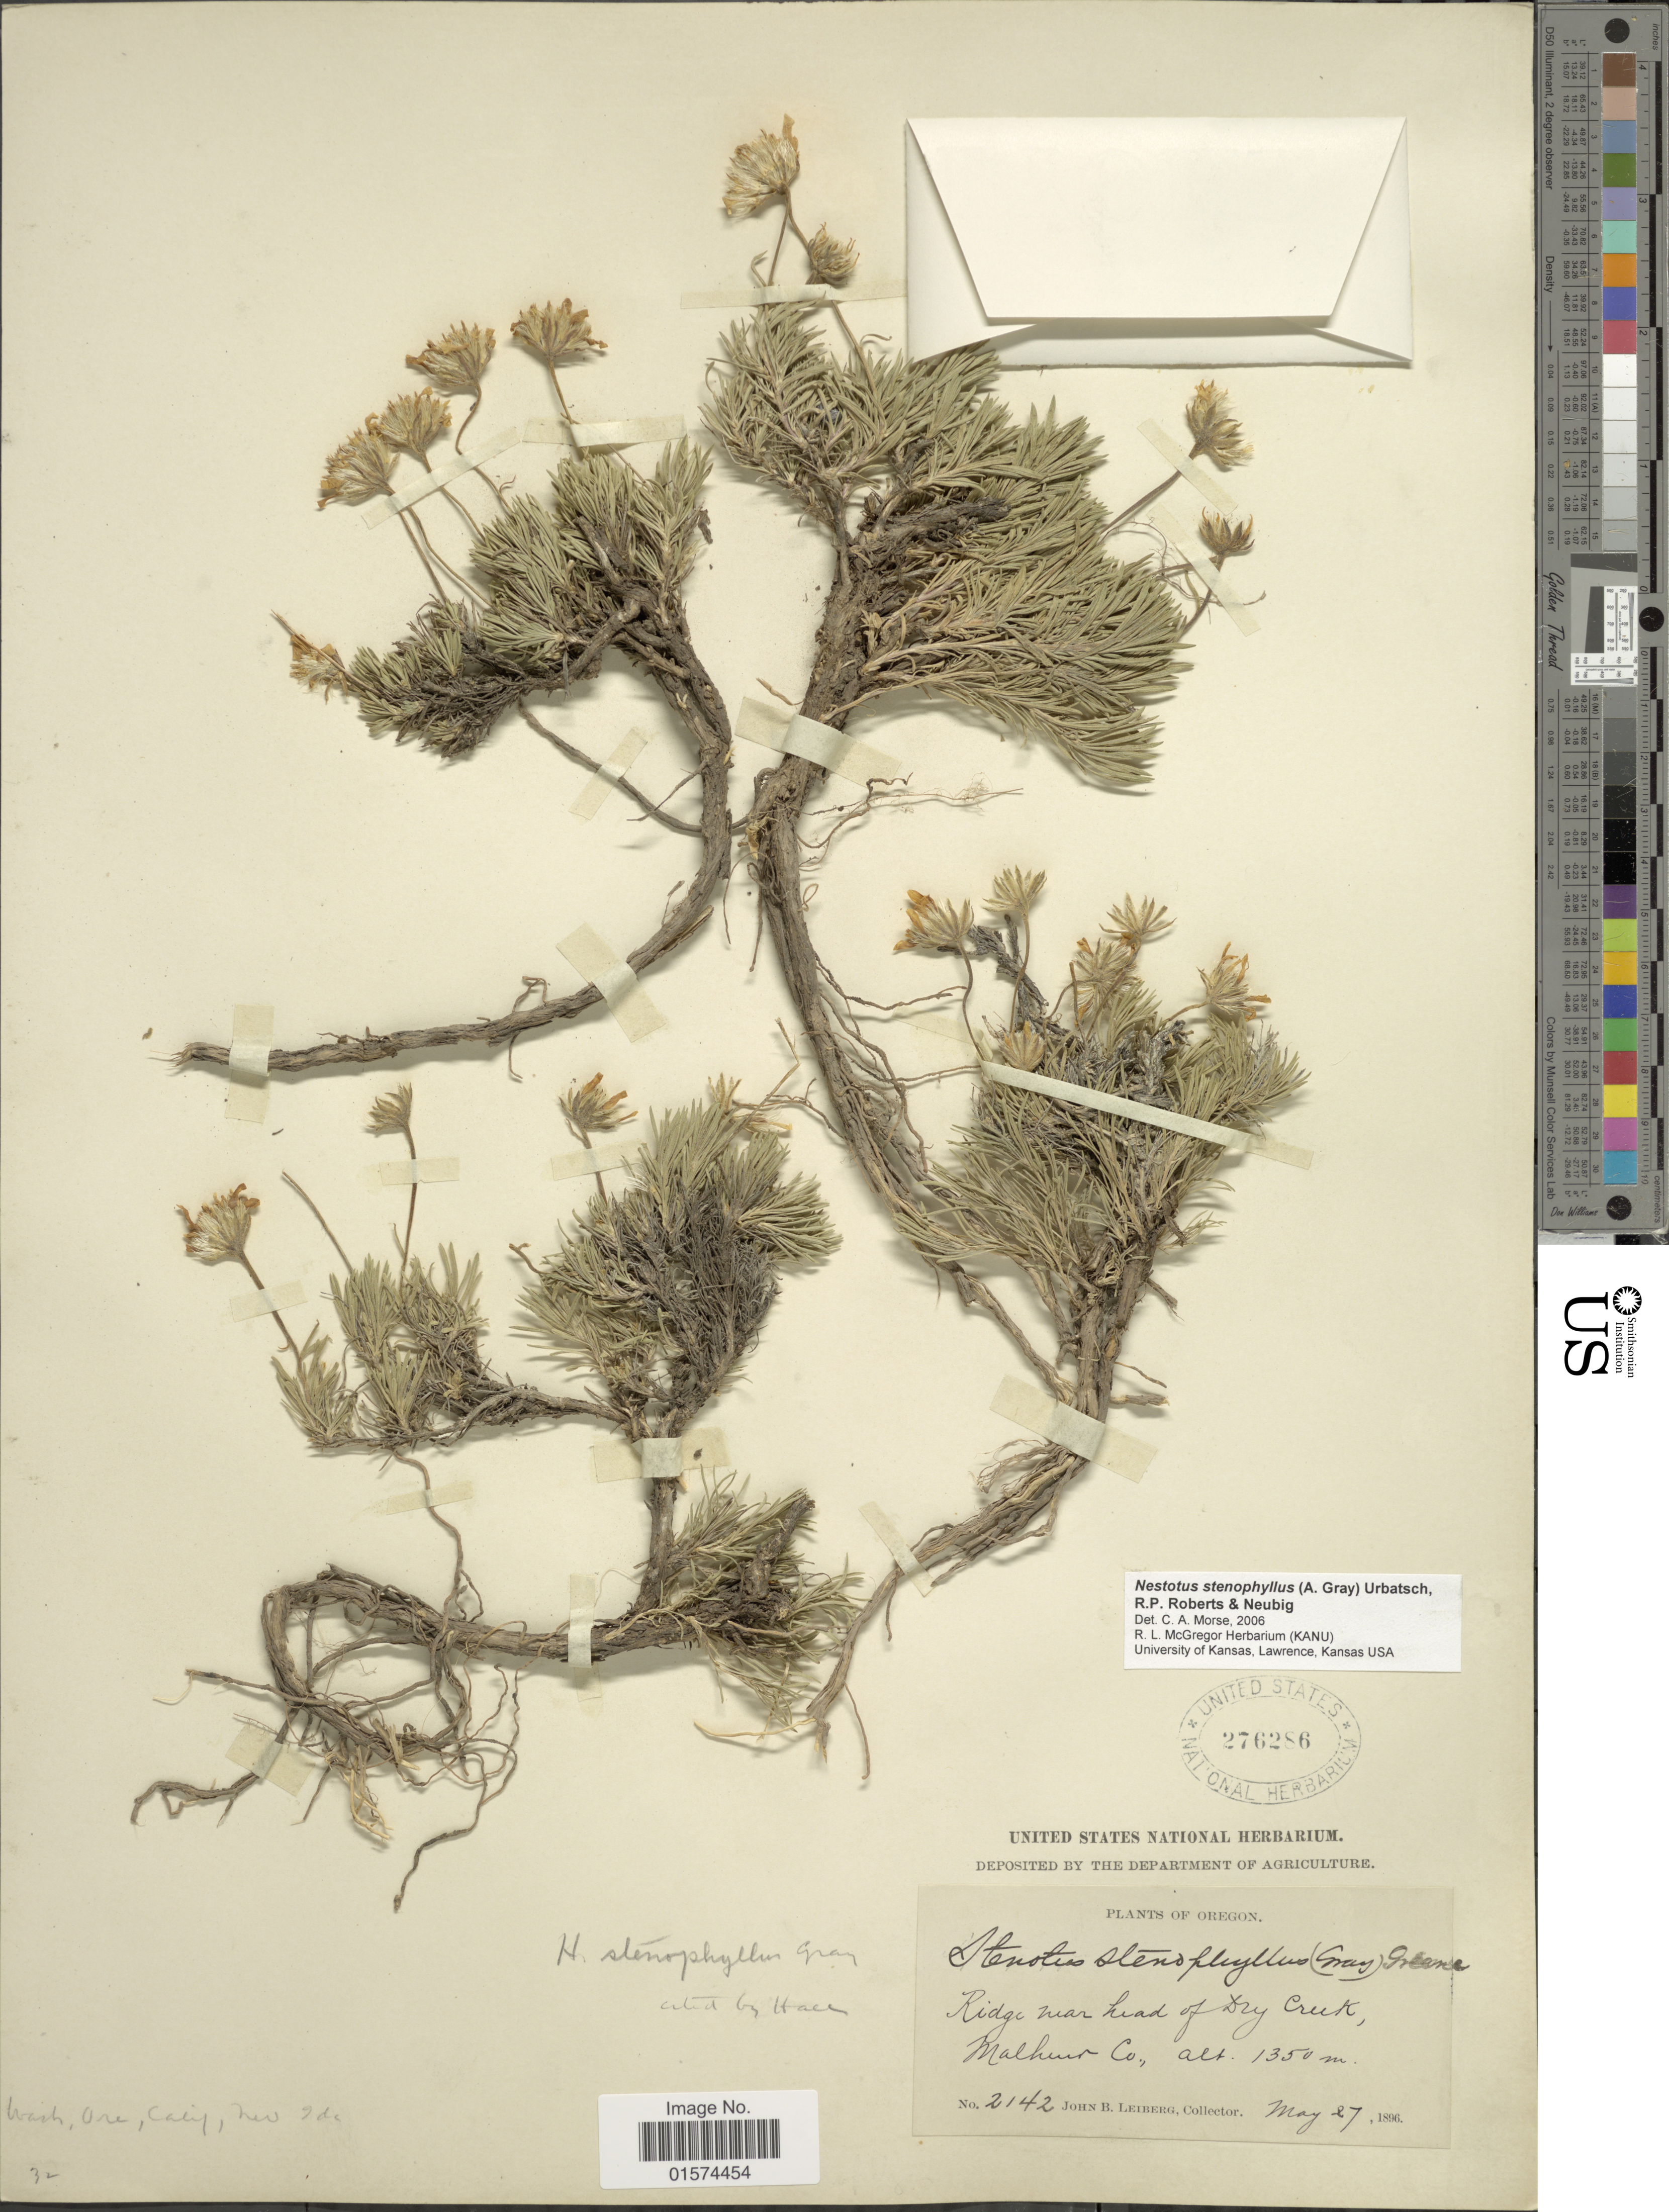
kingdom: Plantae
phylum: Tracheophyta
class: Magnoliopsida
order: Asterales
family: Asteraceae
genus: Nestotus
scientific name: Nestotus stenophyllus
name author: (A. Gray) R.P.Roberts et al.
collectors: J. B. Leiberg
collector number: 2142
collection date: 1896-05-27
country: United States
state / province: Oregon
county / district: Malheur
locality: Ridge near head of Dry Creek, Malheur Co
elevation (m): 1350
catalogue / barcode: US 276286